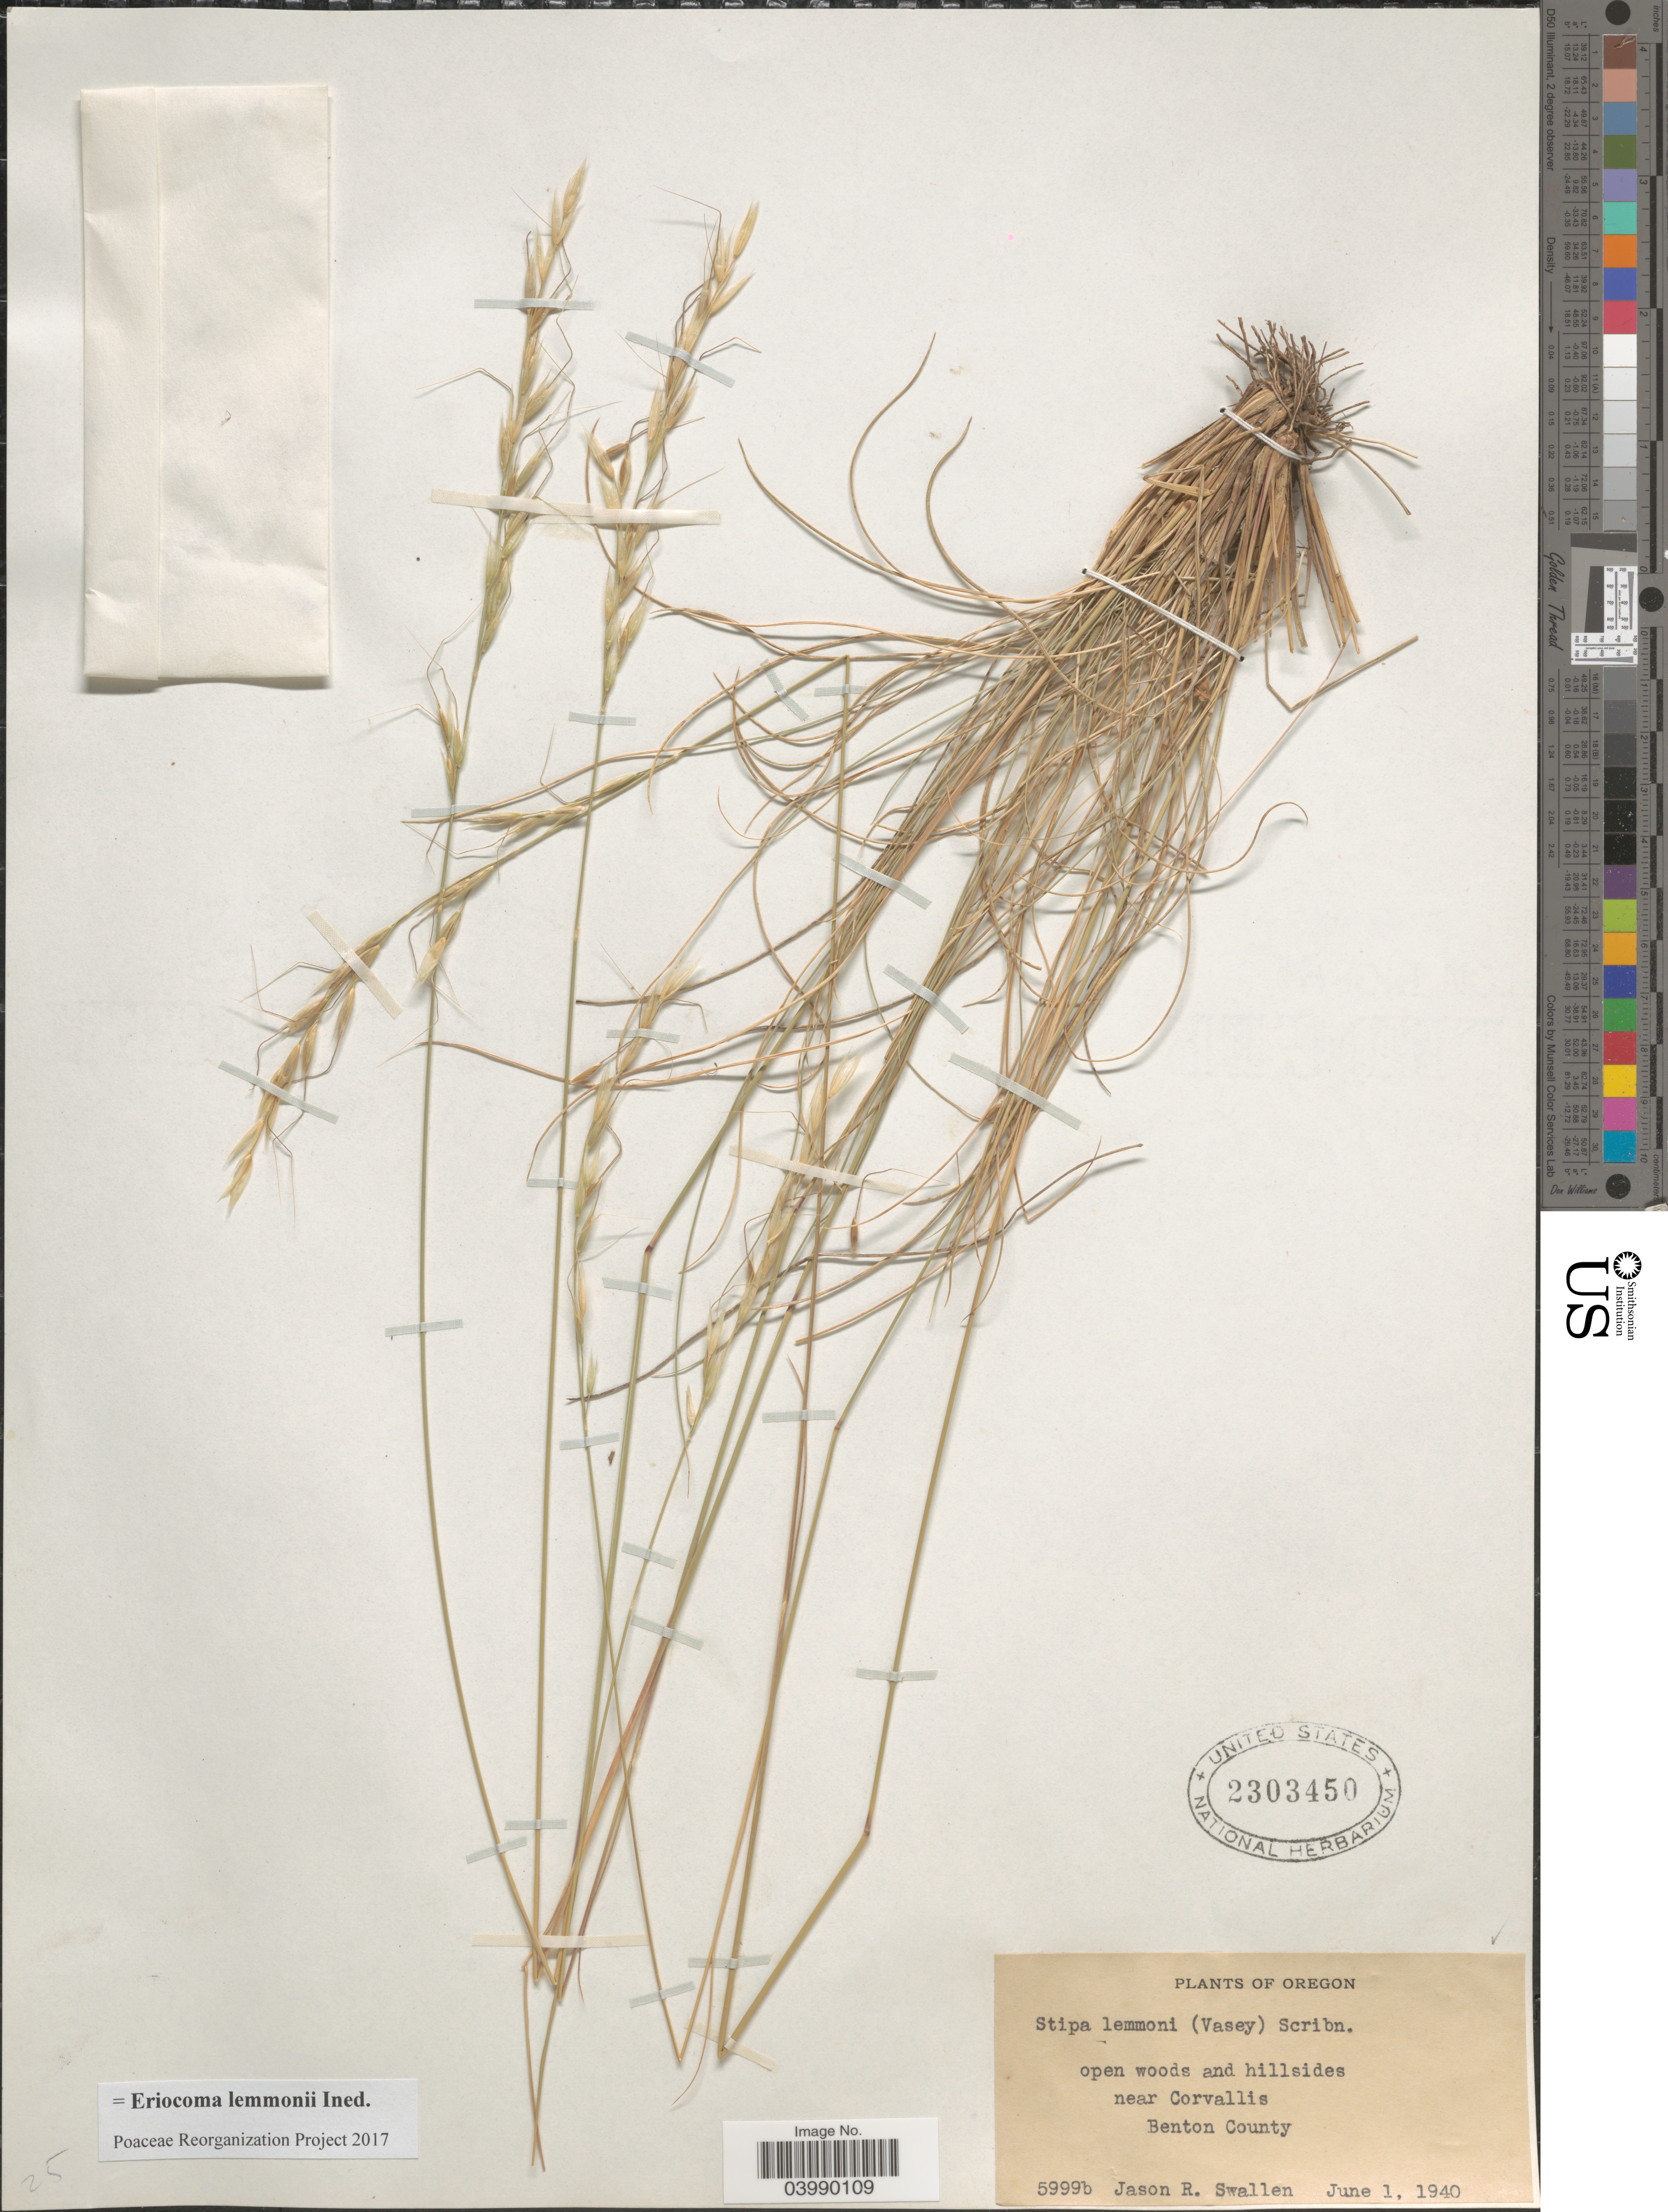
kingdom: Plantae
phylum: Tracheophyta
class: Liliopsida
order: Poales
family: Poaceae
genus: Eriocoma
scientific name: Eriocoma lemmonii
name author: (Vasey) Romasch.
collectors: J. R. Swallen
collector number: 5999b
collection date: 1940-06-01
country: United States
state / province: Oregon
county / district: Benton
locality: Near Corvallis. Benton County.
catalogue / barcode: US 2303450